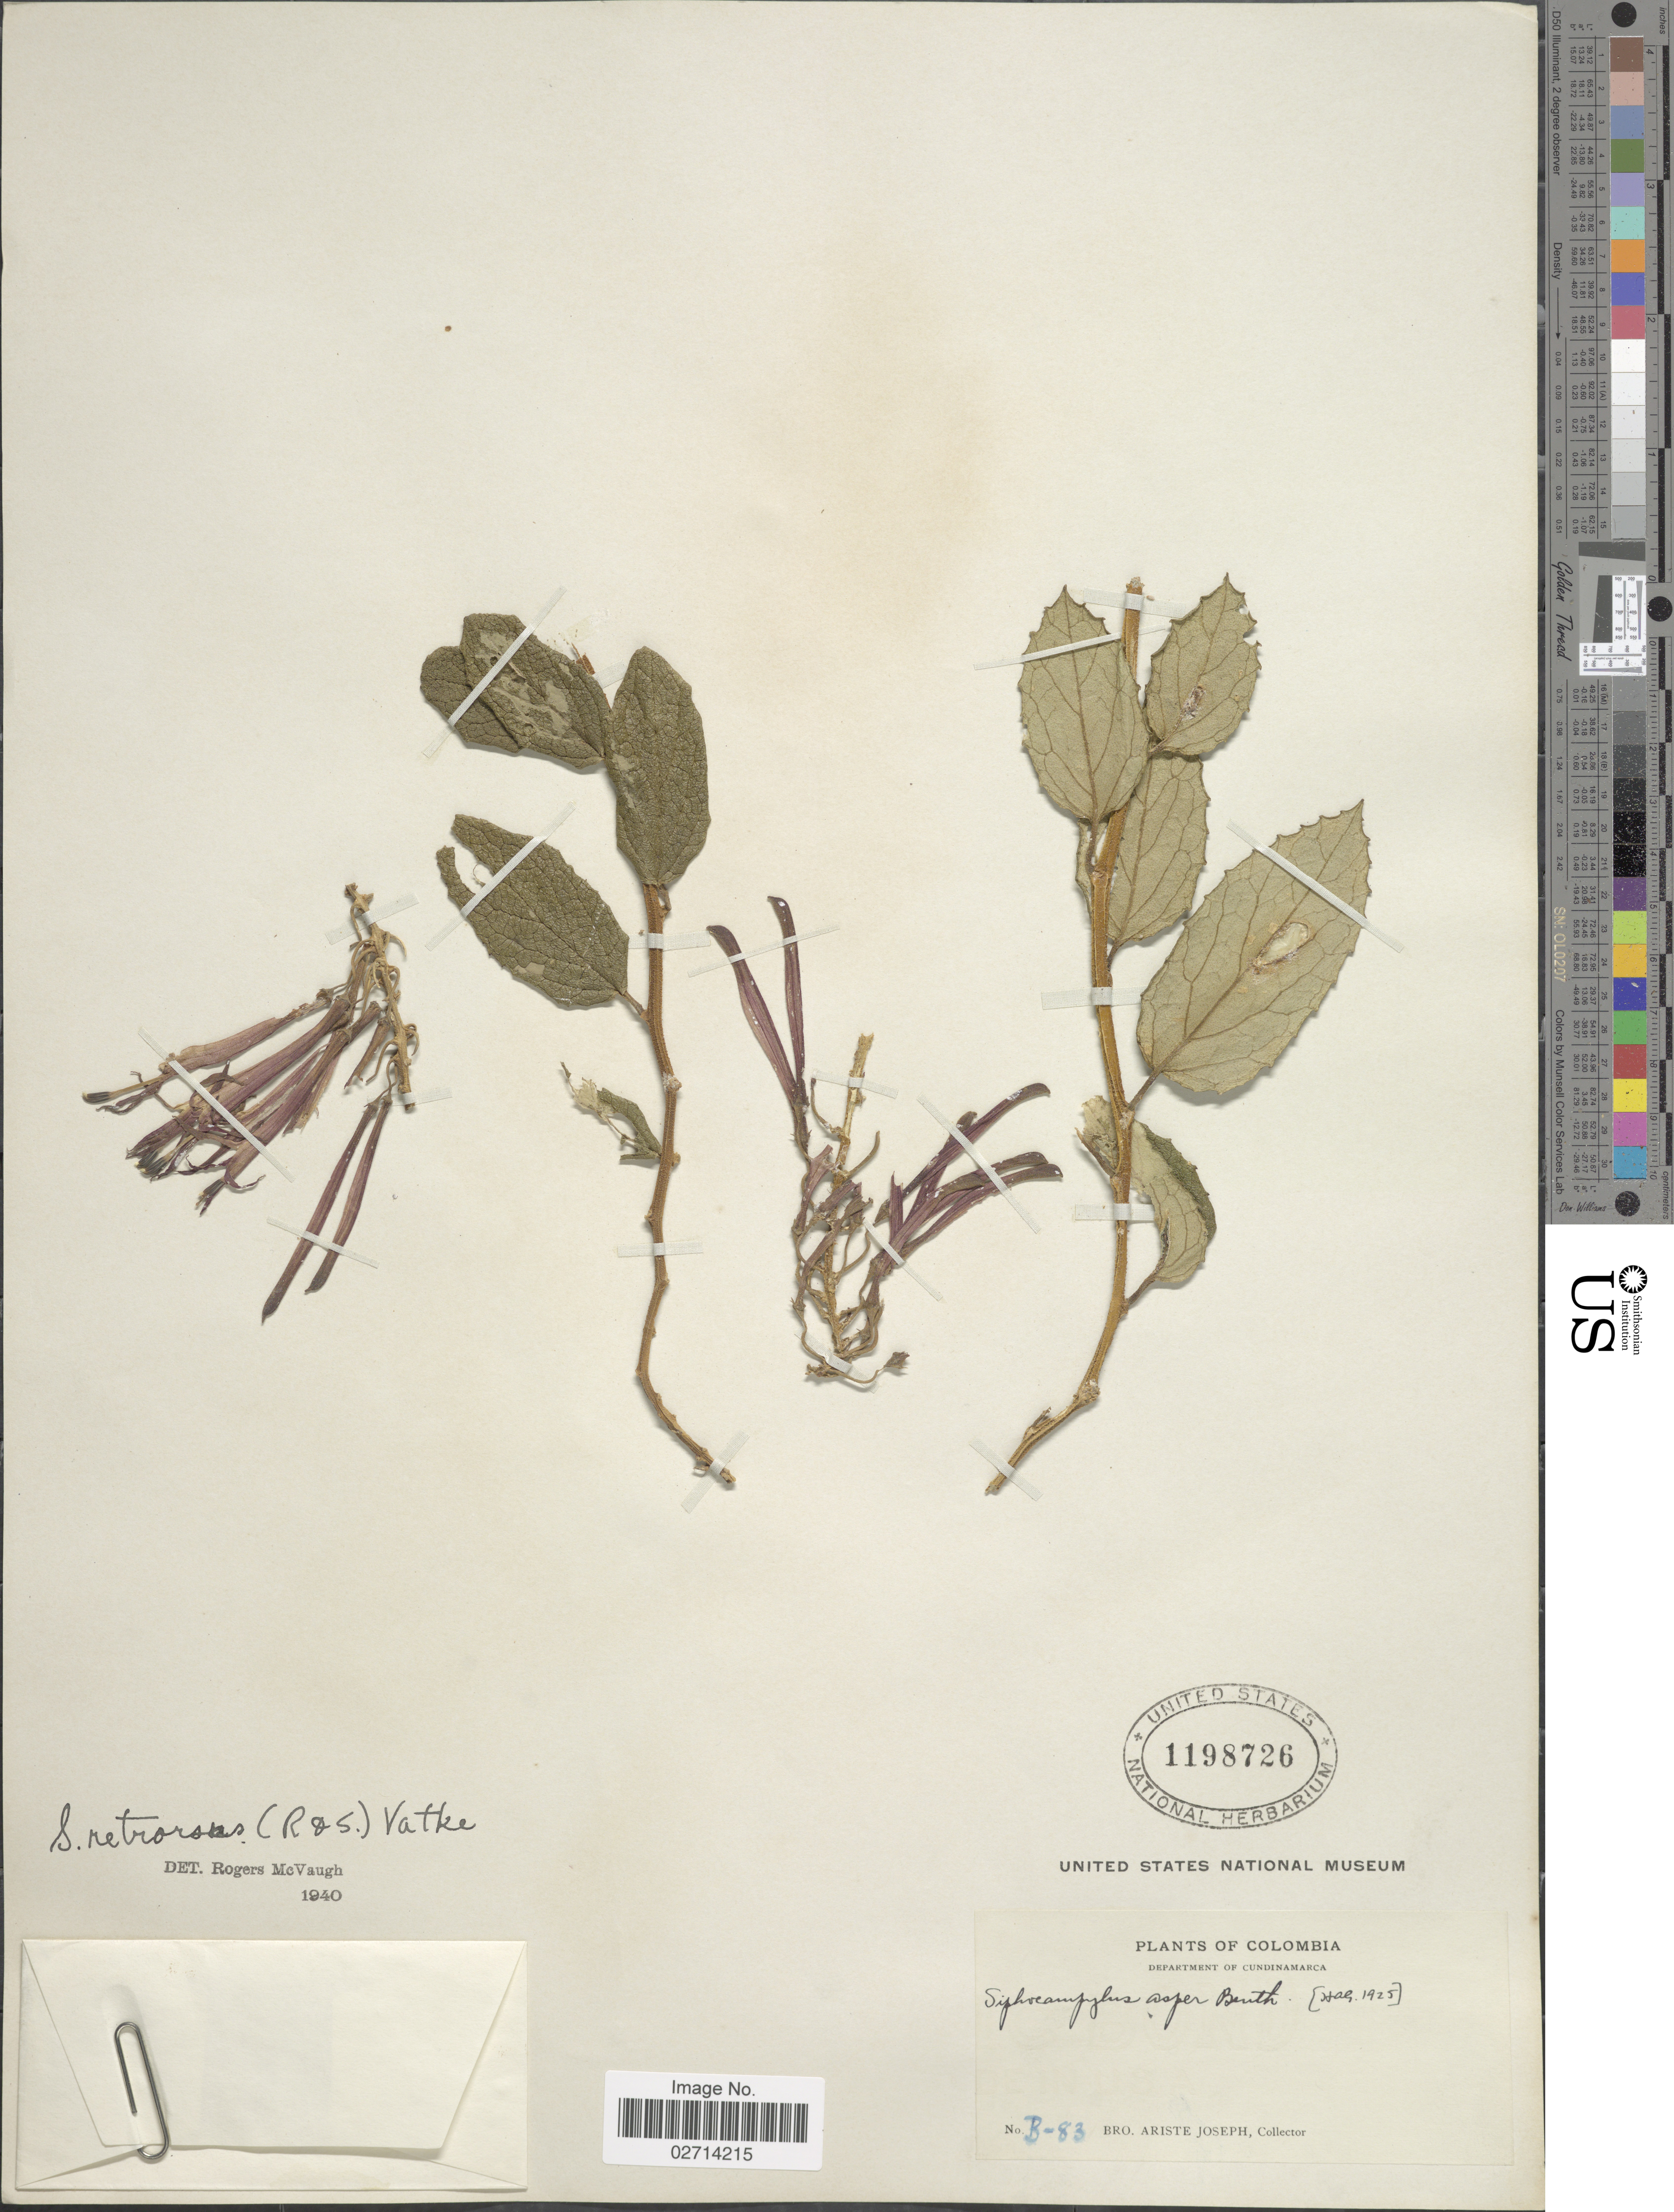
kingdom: Plantae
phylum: Tracheophyta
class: Magnoliopsida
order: Asterales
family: Campanulaceae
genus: Siphocampylus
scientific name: Siphocampylus retrorsus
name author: (Willd. ex Schult.) Vatke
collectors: Bro. Ariste-Joseph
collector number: B-83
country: Colombia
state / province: Cundinamarca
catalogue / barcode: US 1198726